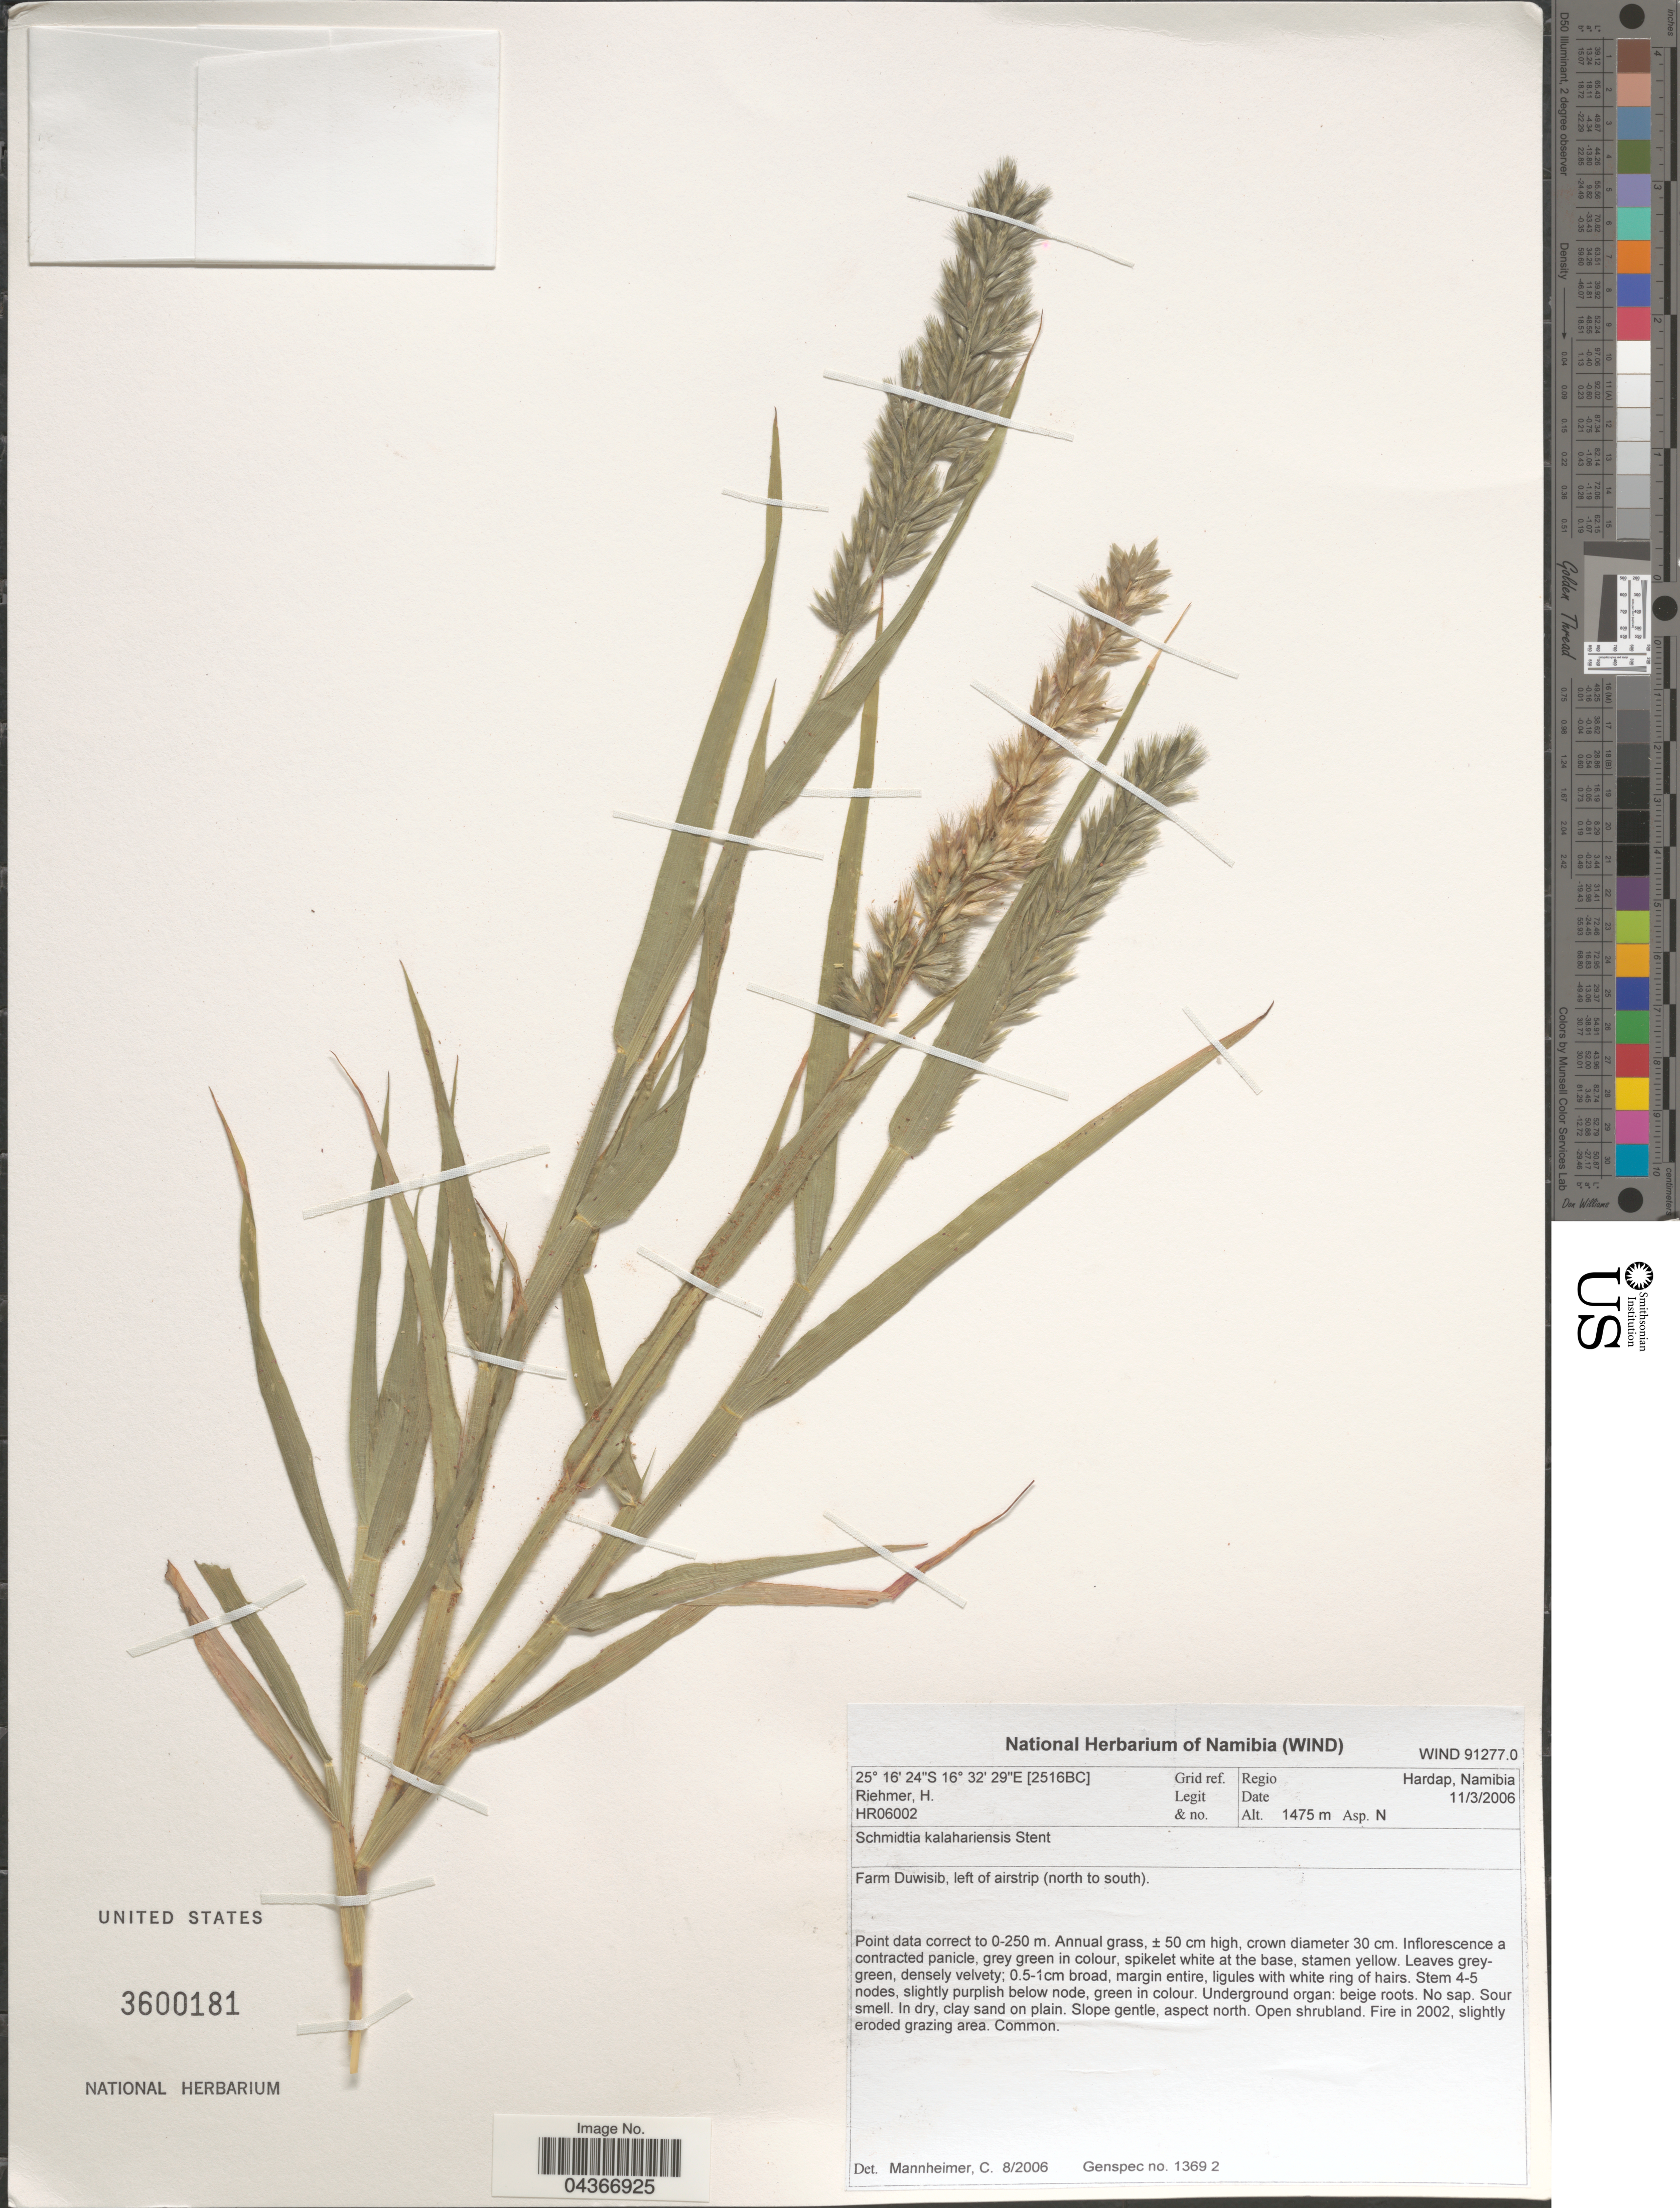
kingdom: Plantae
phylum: Tracheophyta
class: Liliopsida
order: Poales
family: Poaceae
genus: Schmidtia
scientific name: Schmidtia kalahariensis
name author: Stent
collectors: H. Riehmer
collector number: HR06002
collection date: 2006-03-11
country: Namibia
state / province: Hardap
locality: Grid ref. [2516BC]. Regio Hardap. Farm Duwisib, left of airstrip (north to south).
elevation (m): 1475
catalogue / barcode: US 3600181